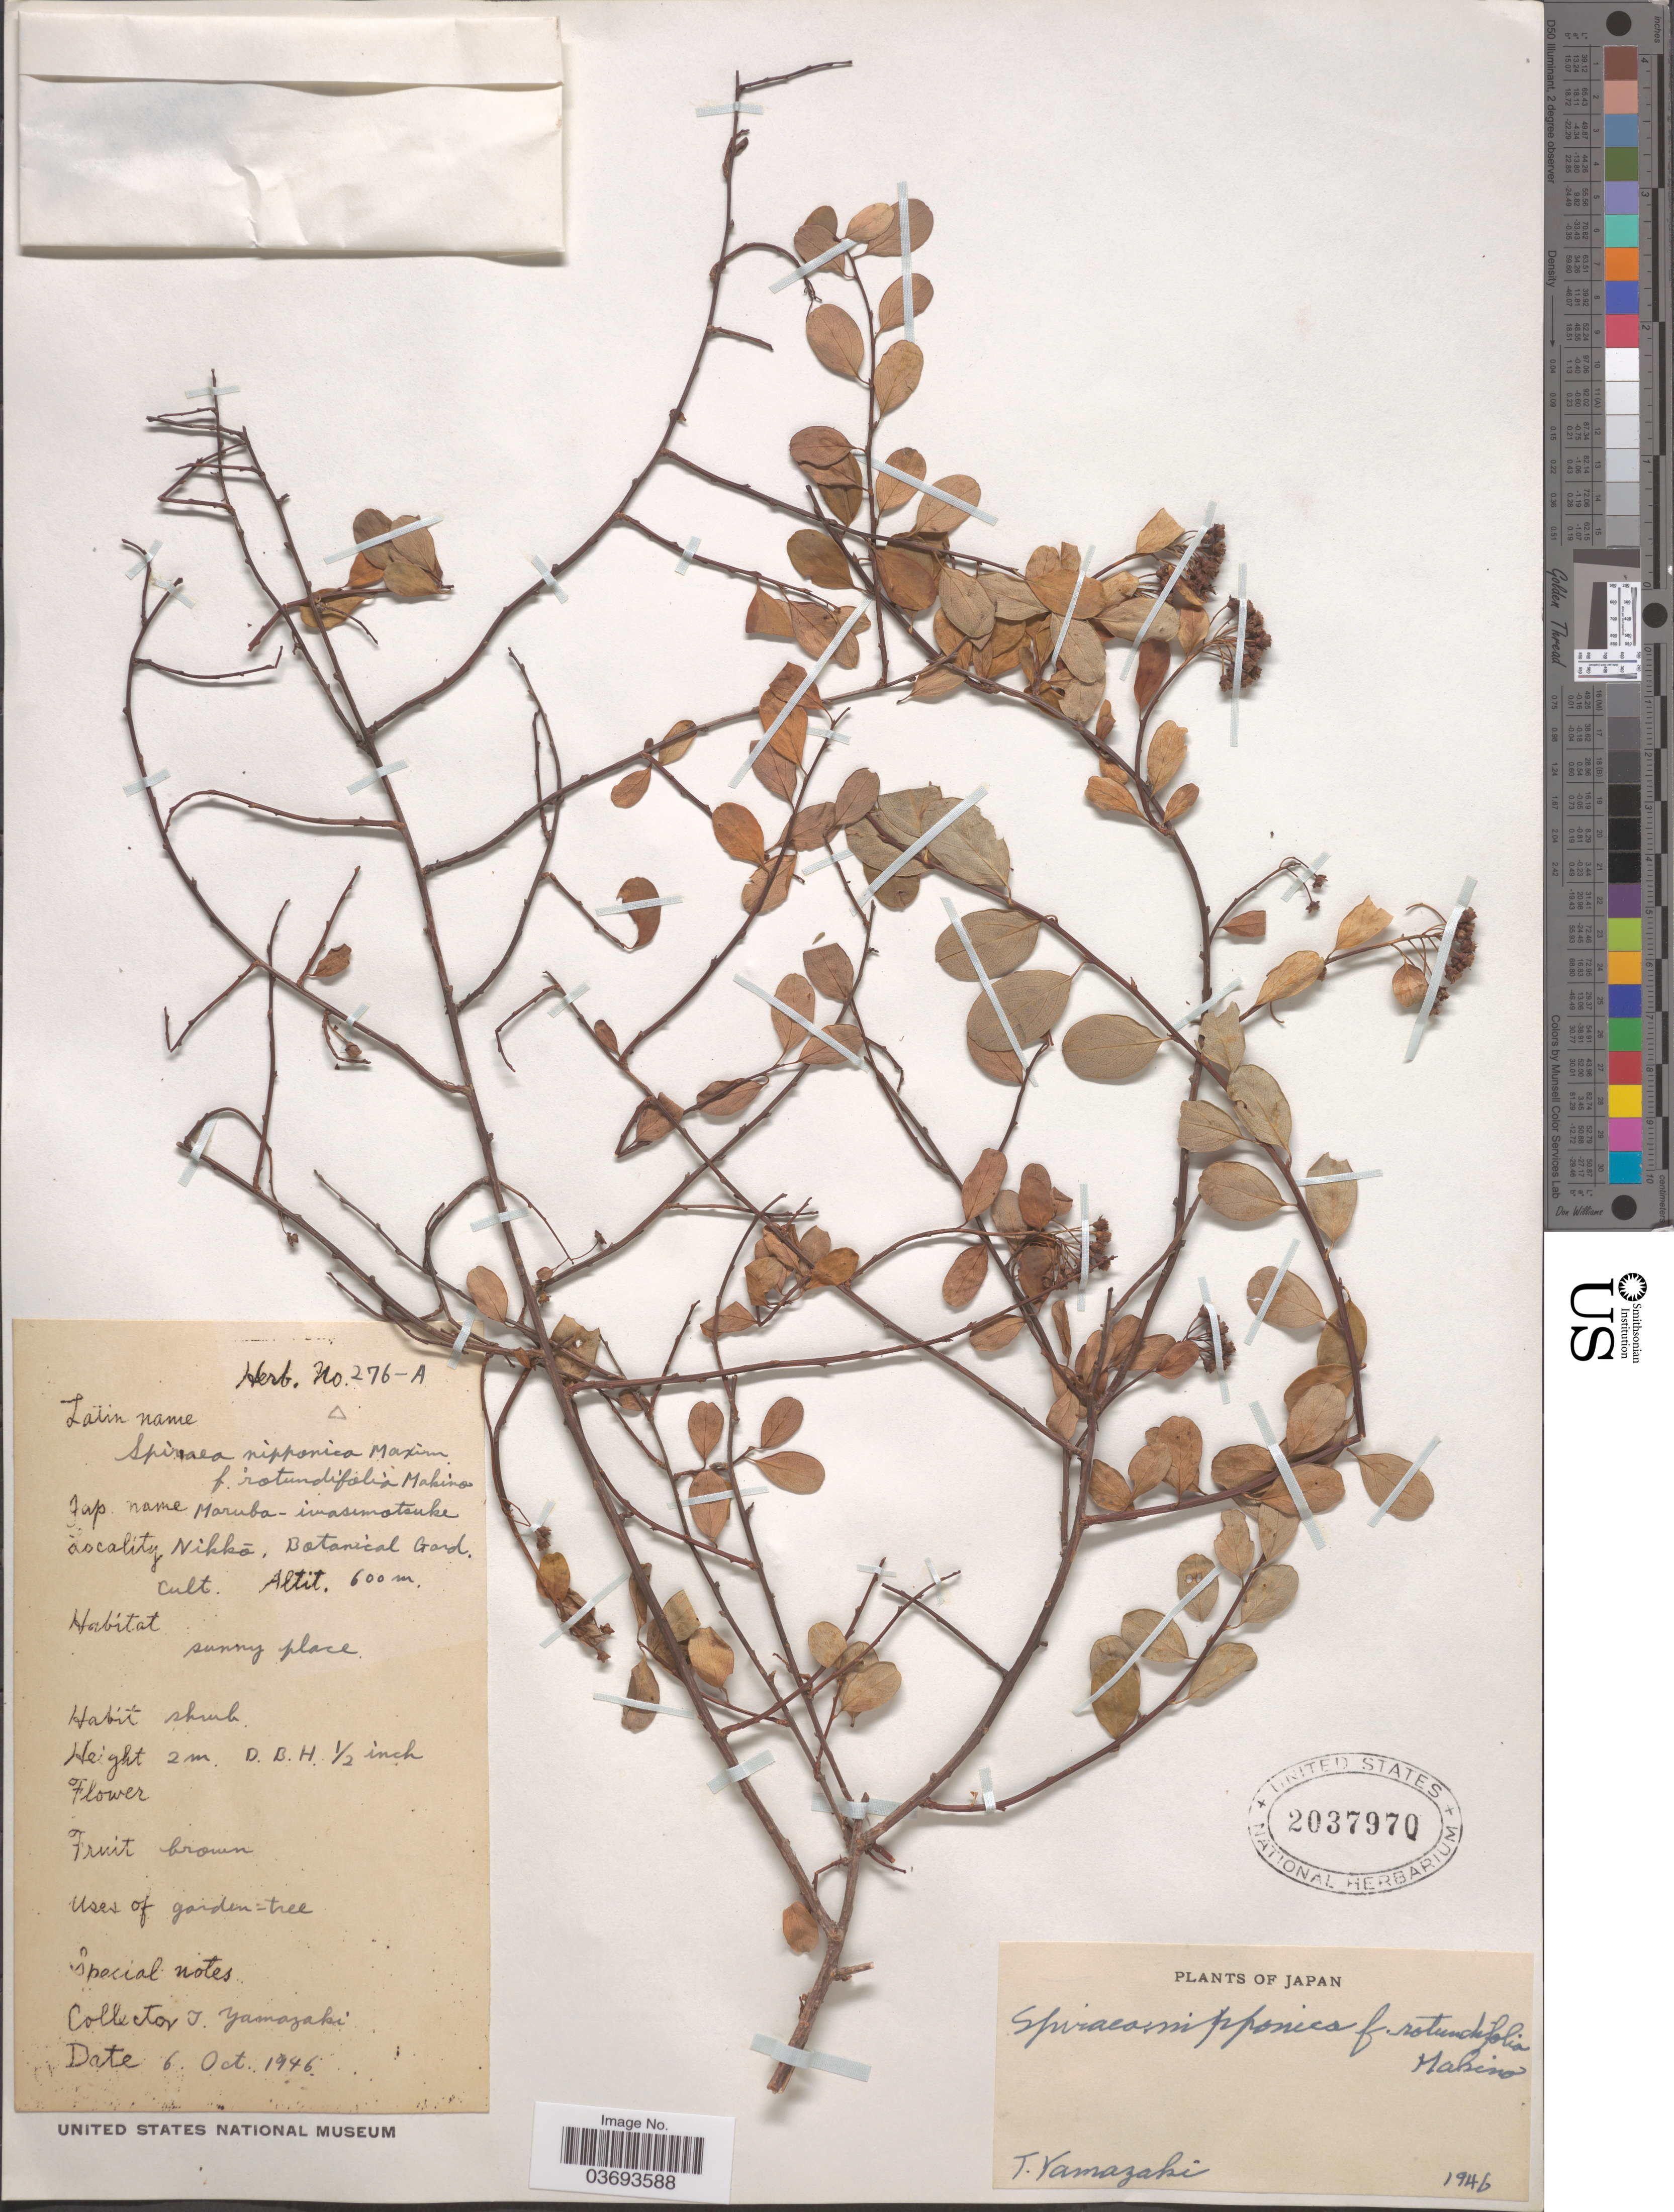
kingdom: Plantae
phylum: Tracheophyta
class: Magnoliopsida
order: Rosales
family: Rosaceae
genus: Spiraea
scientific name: Spiraea nipponica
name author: Maxim.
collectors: T. Yamazaki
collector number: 276-A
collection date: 1946-10-06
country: Japan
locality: Nikkō, Botanical Gard.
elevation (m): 600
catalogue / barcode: US 2037970